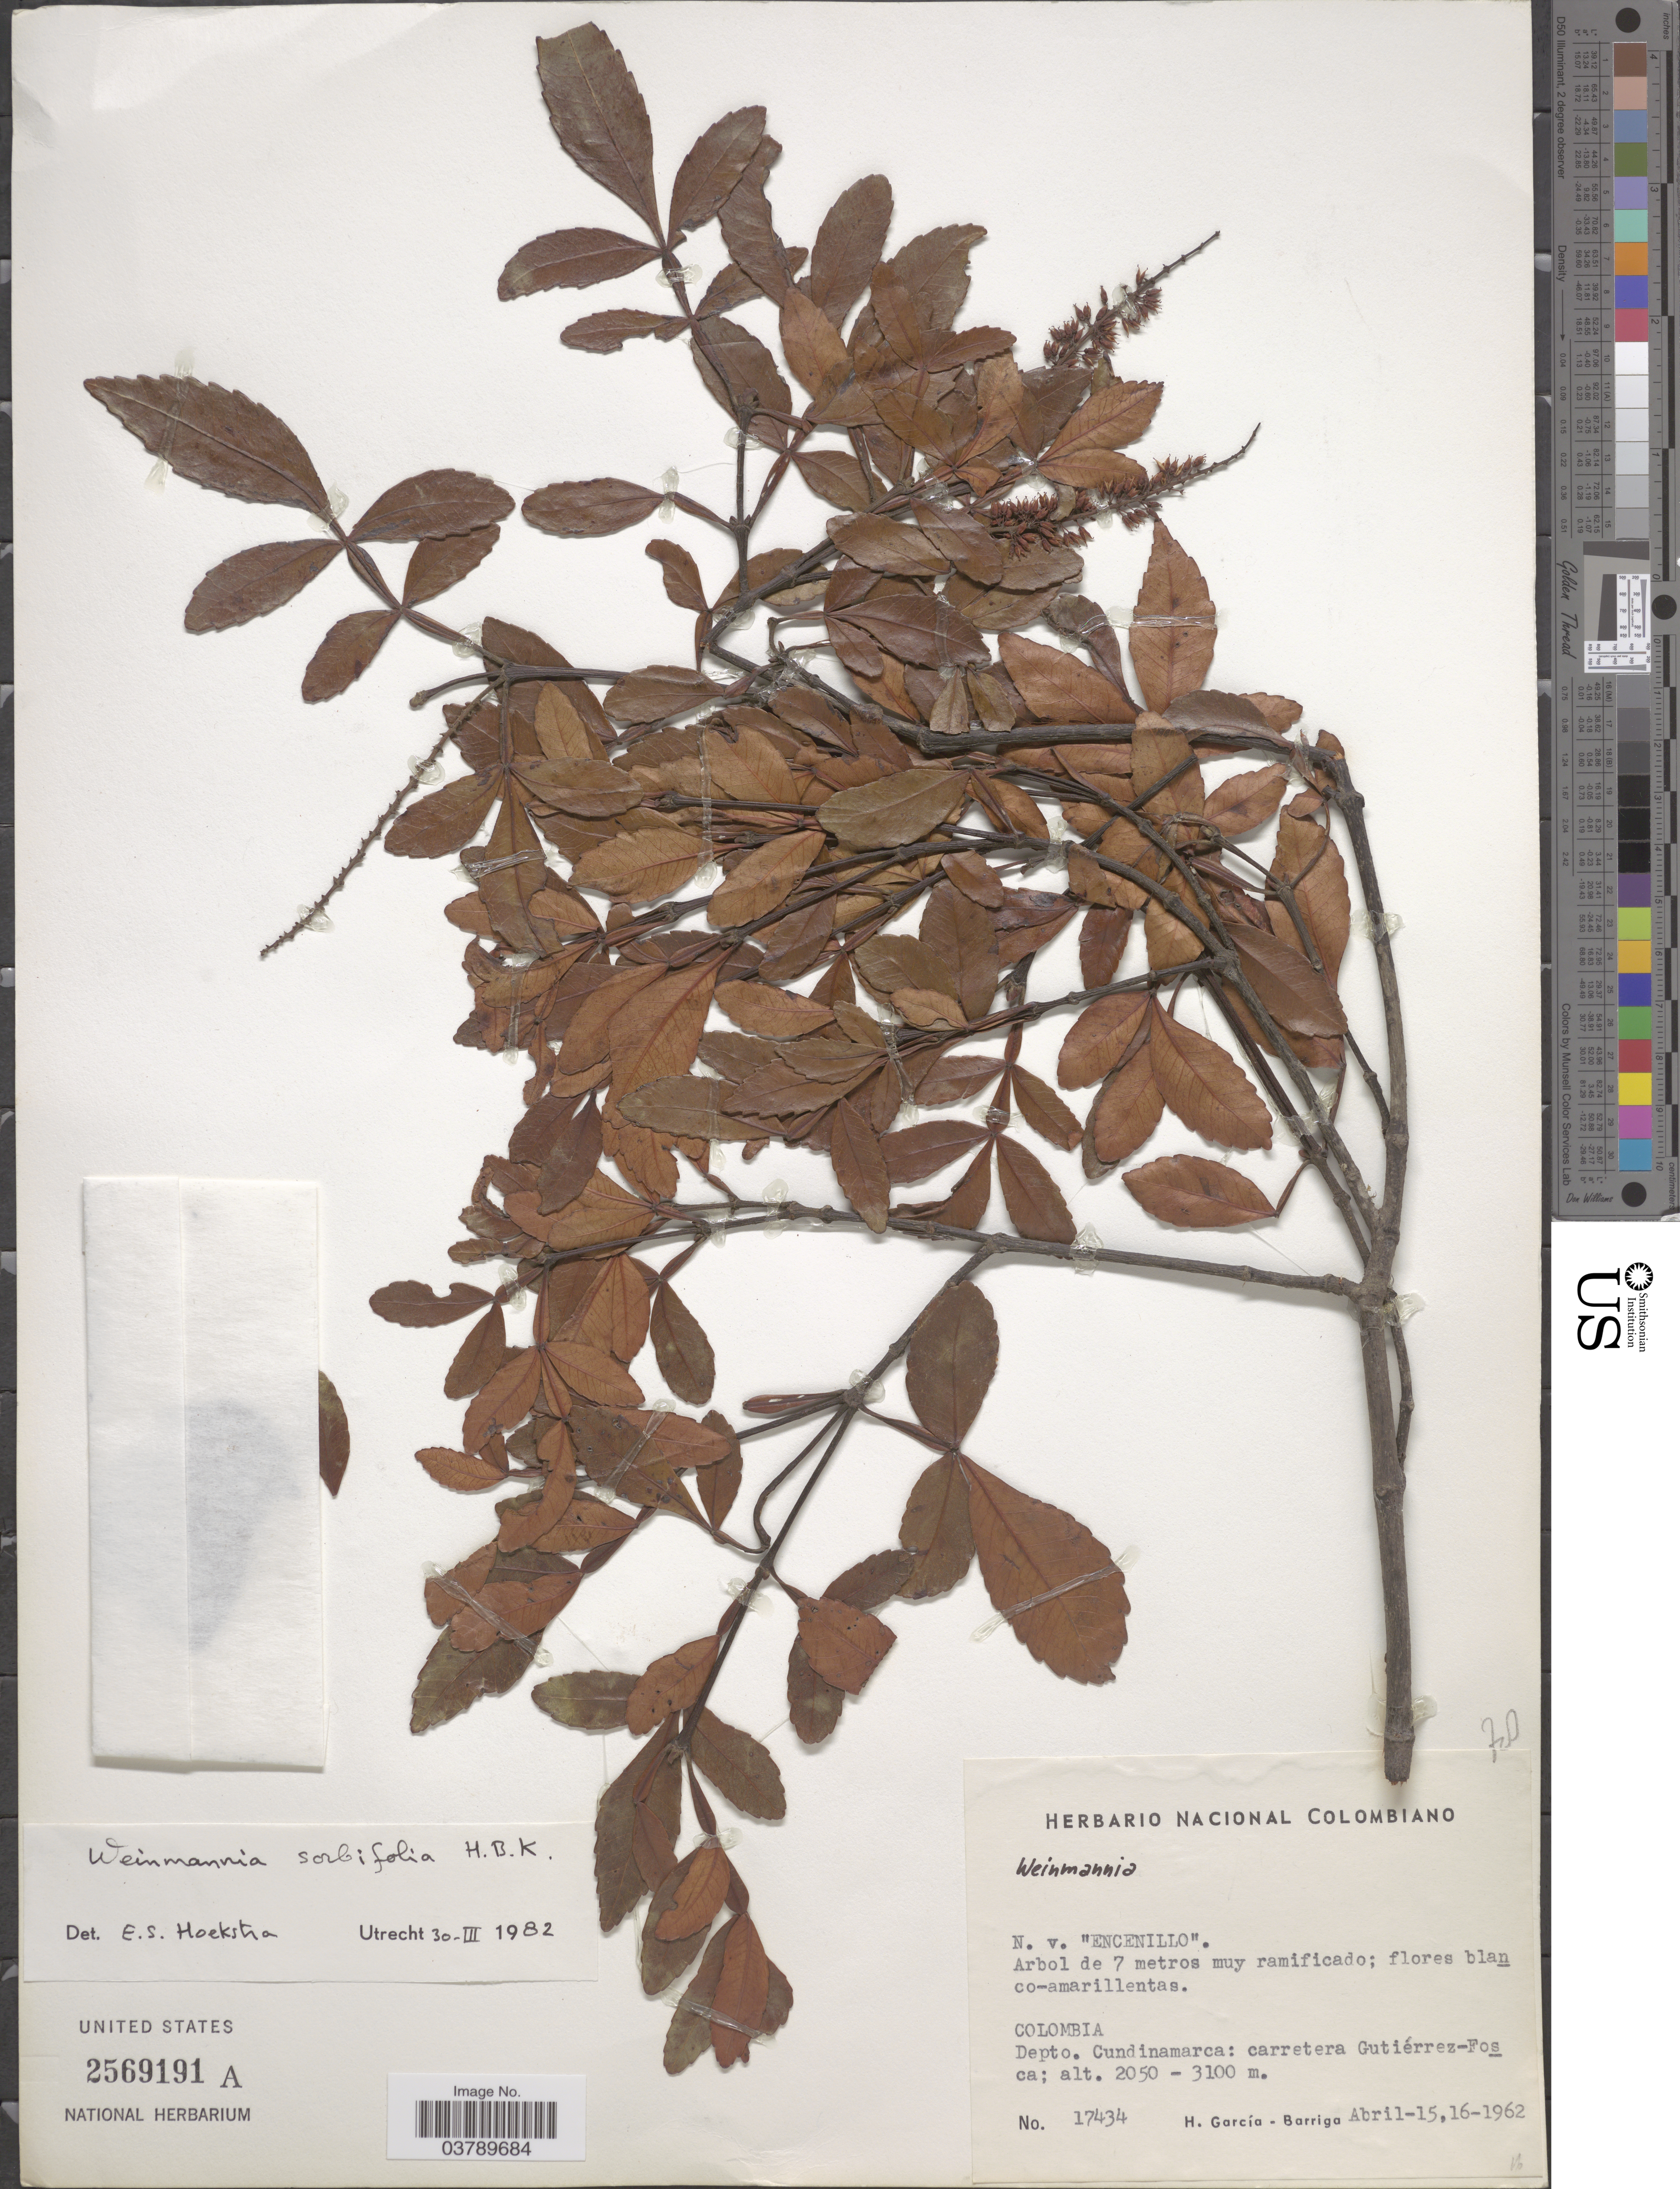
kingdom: Plantae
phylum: Tracheophyta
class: Magnoliopsida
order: Oxalidales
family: Cunoniaceae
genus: Weinmannia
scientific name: Weinmannia sorbifolia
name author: Kunth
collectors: H. García Barriga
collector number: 17434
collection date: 1962-04-15/1962-04-16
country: Colombia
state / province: Cundinamarca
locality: Depto. Cundinamarca: carretera Gutiérrez-Fosca.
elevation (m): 2050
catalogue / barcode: US 2569191A